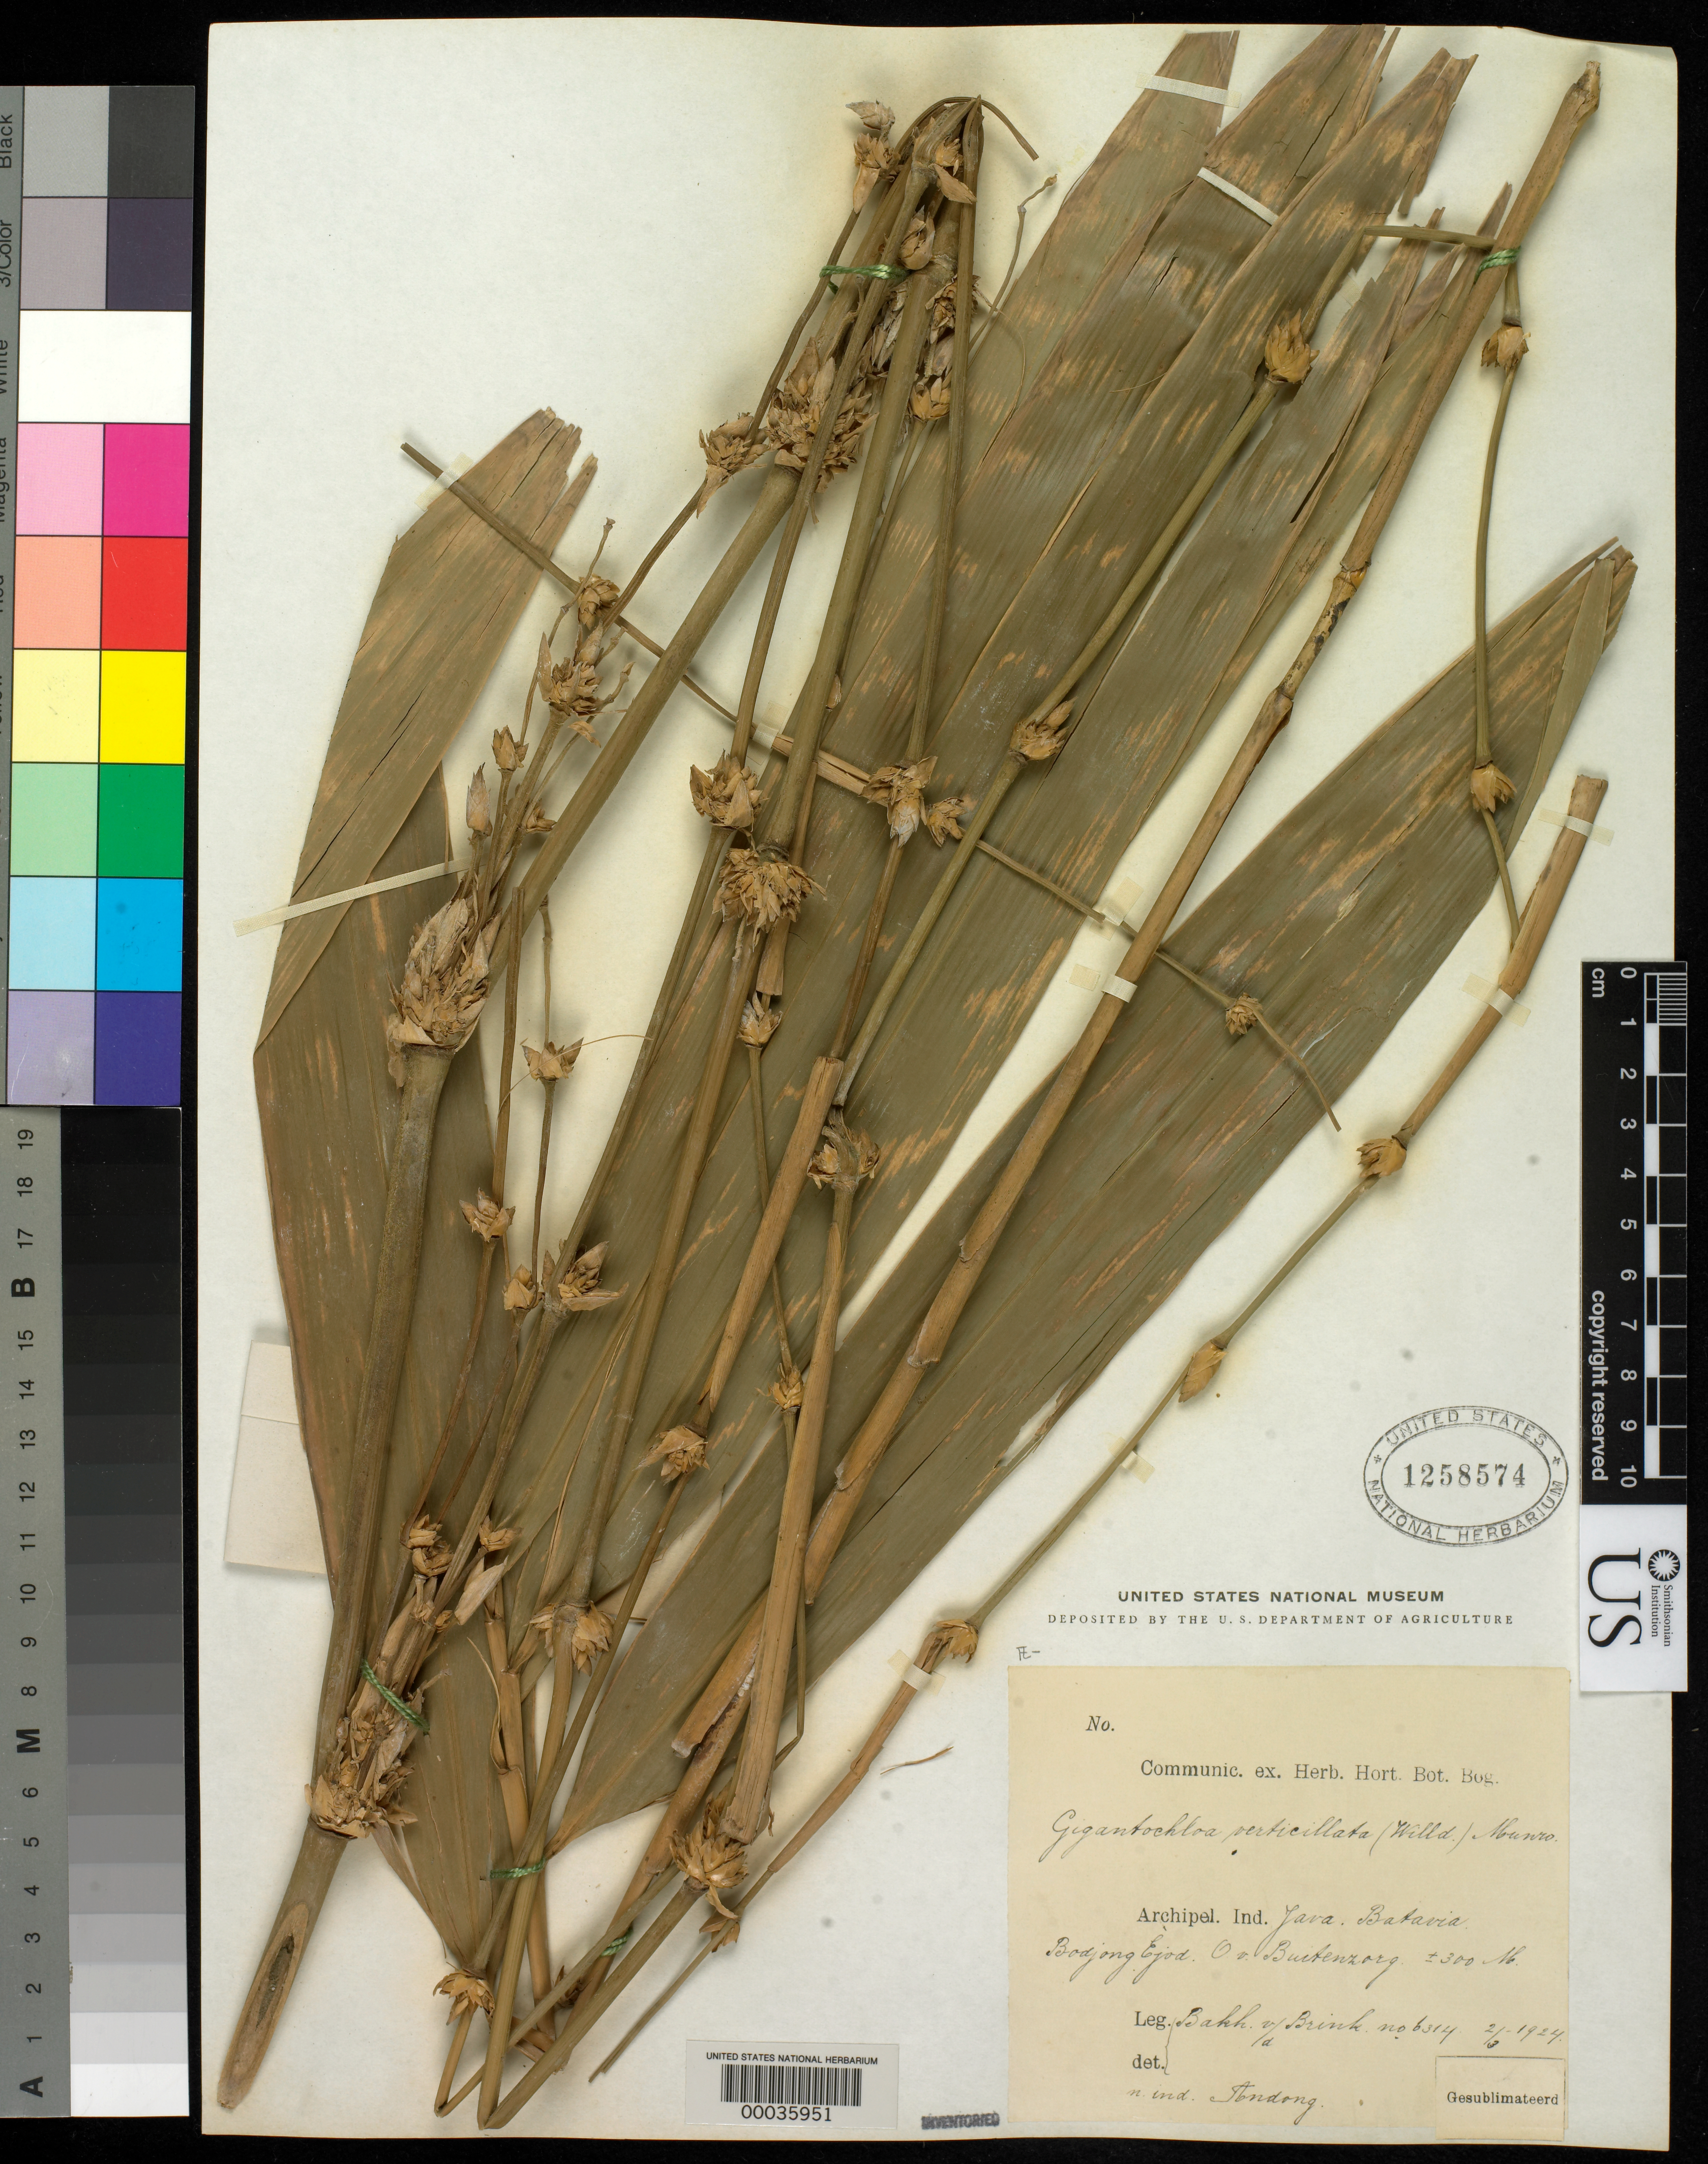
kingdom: Plantae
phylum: Tracheophyta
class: Liliopsida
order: Poales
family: Poaceae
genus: Dendrocalamus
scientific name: Dendrocalamus verticillata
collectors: R. Brink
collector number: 6314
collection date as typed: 02 Mar 1924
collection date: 1924-03-02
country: Indonesia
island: Java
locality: Batavia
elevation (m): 300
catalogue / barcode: US 1258574